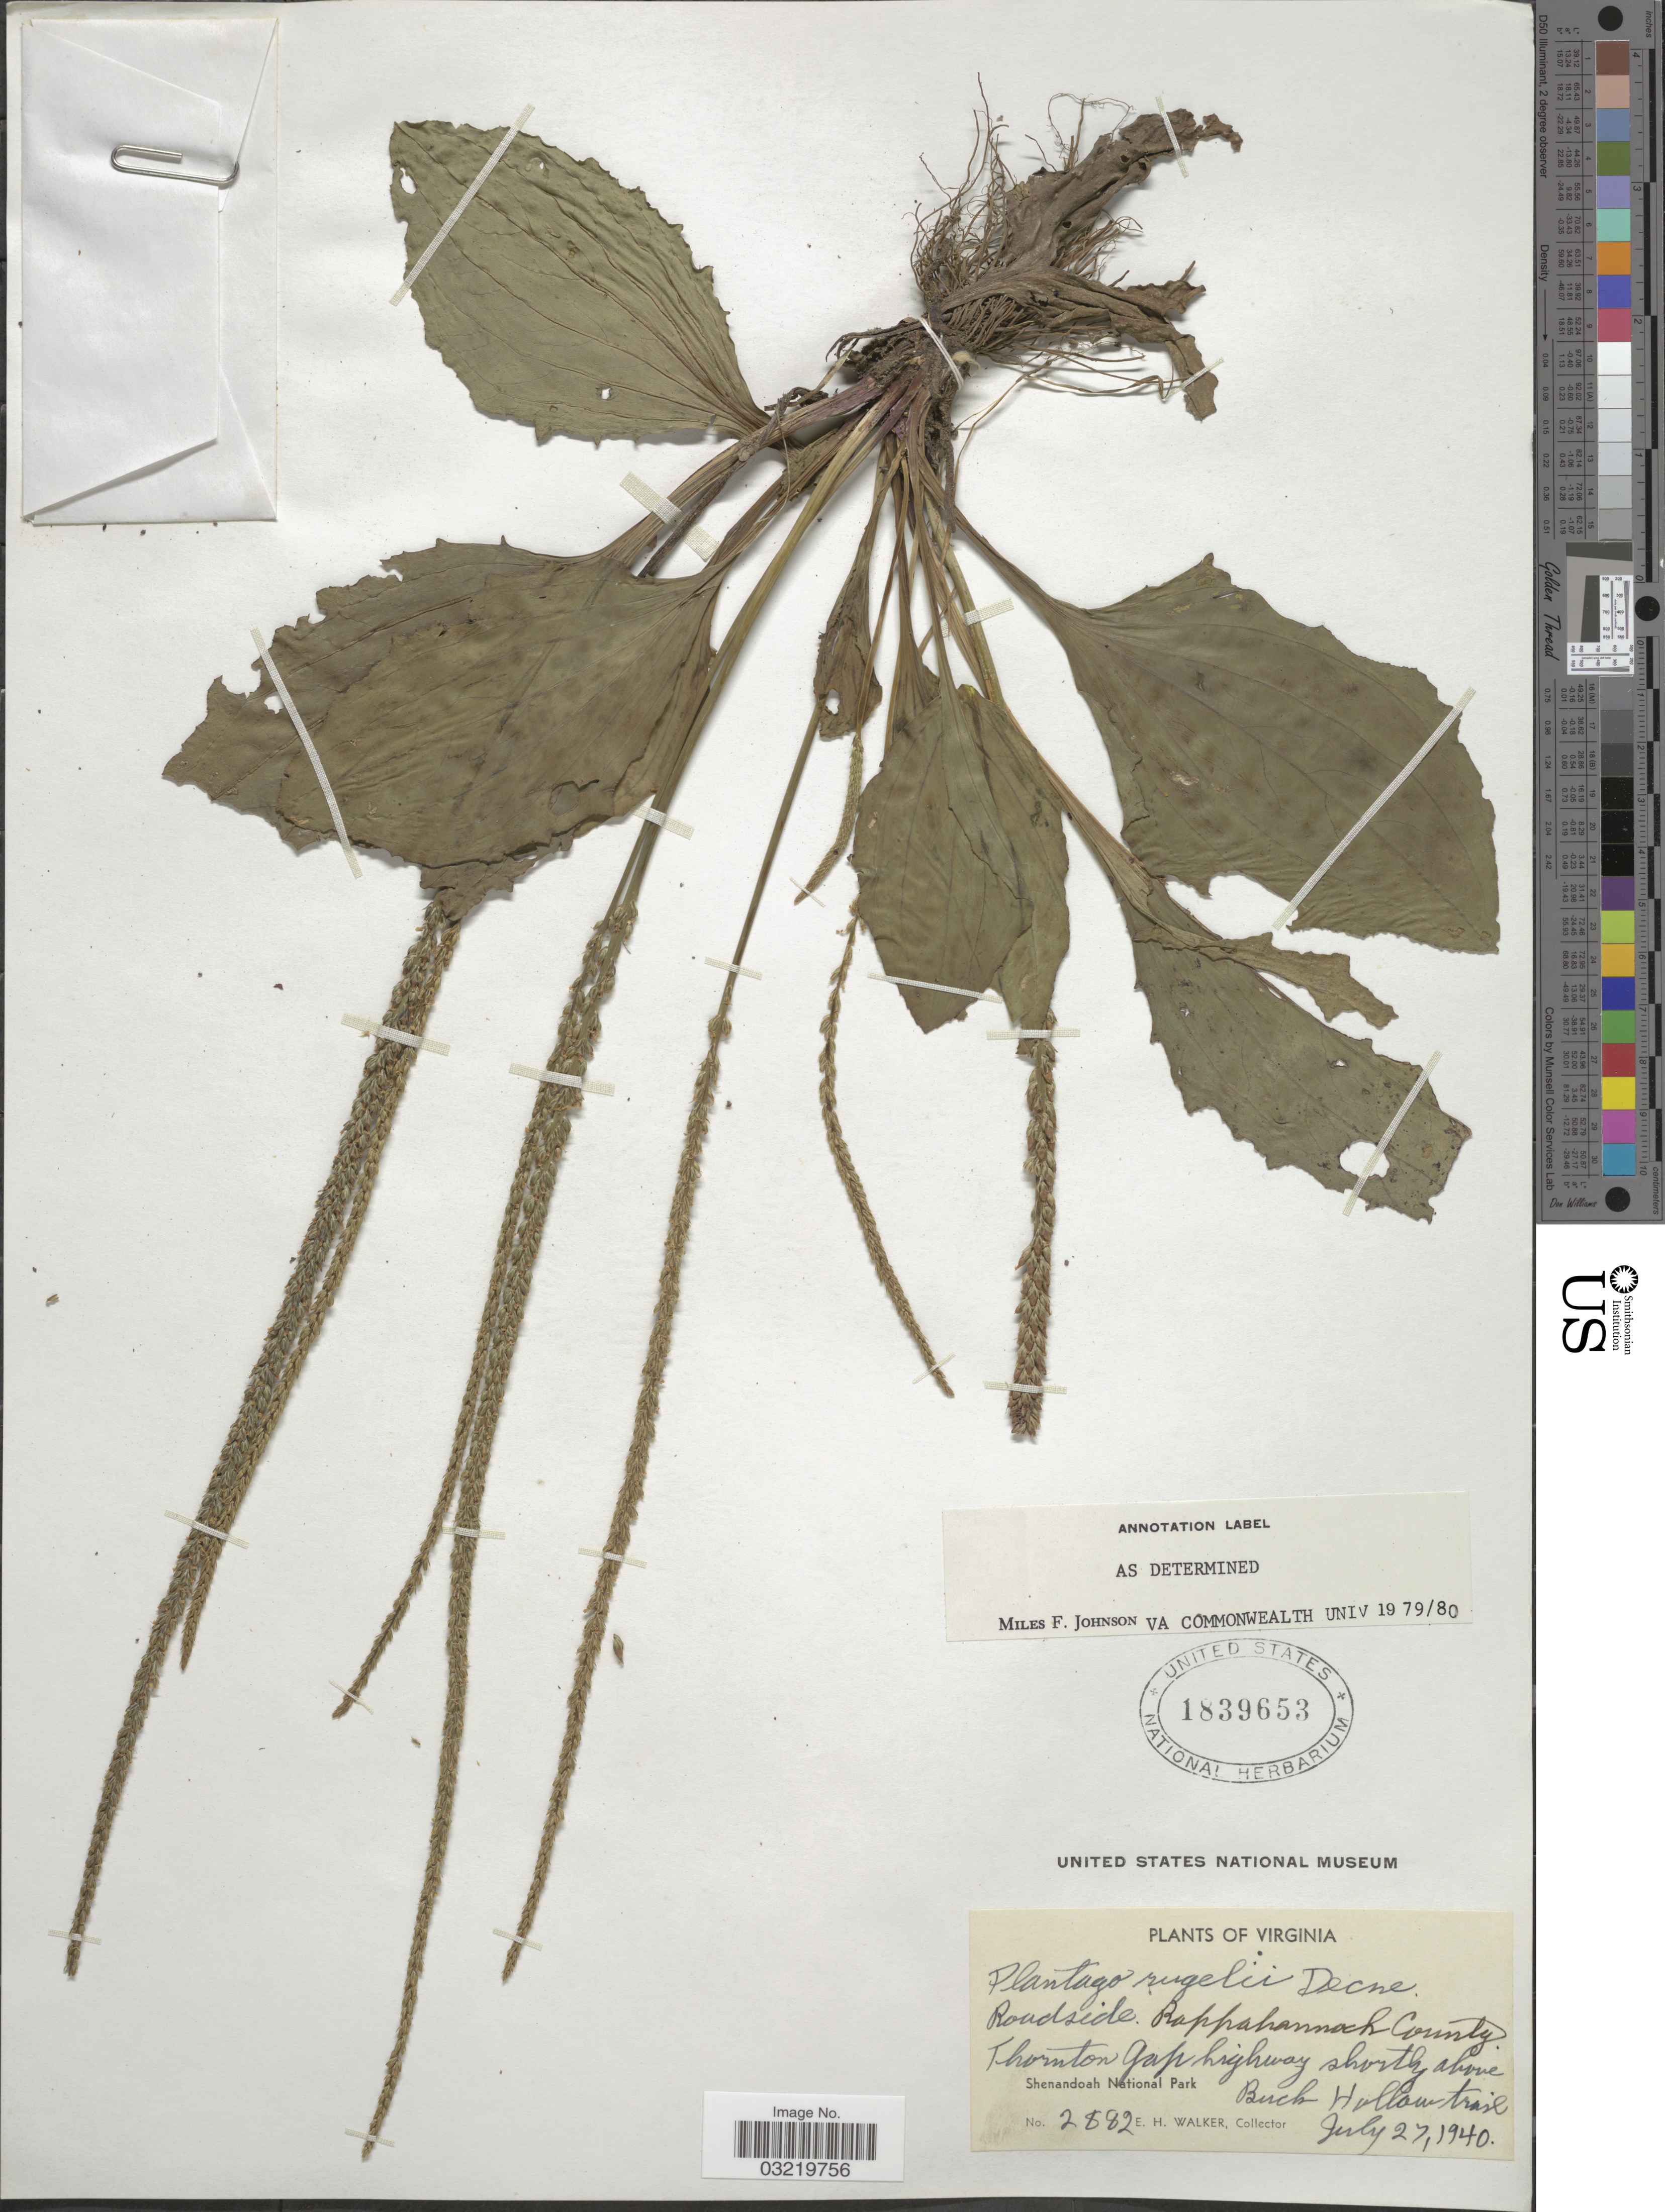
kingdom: Plantae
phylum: Tracheophyta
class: Magnoliopsida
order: Lamiales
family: Plantaginaceae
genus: Plantago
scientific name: Plantago rugelii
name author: Decne.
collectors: E. H. Walker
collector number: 2882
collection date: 1940-07-27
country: United States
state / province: Virginia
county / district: Rappahannock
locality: Roadside Rappahannock County. Thornton Gap highway shortly above Buck Hallow trail. Shenandoah National Park.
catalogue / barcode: US 1839653